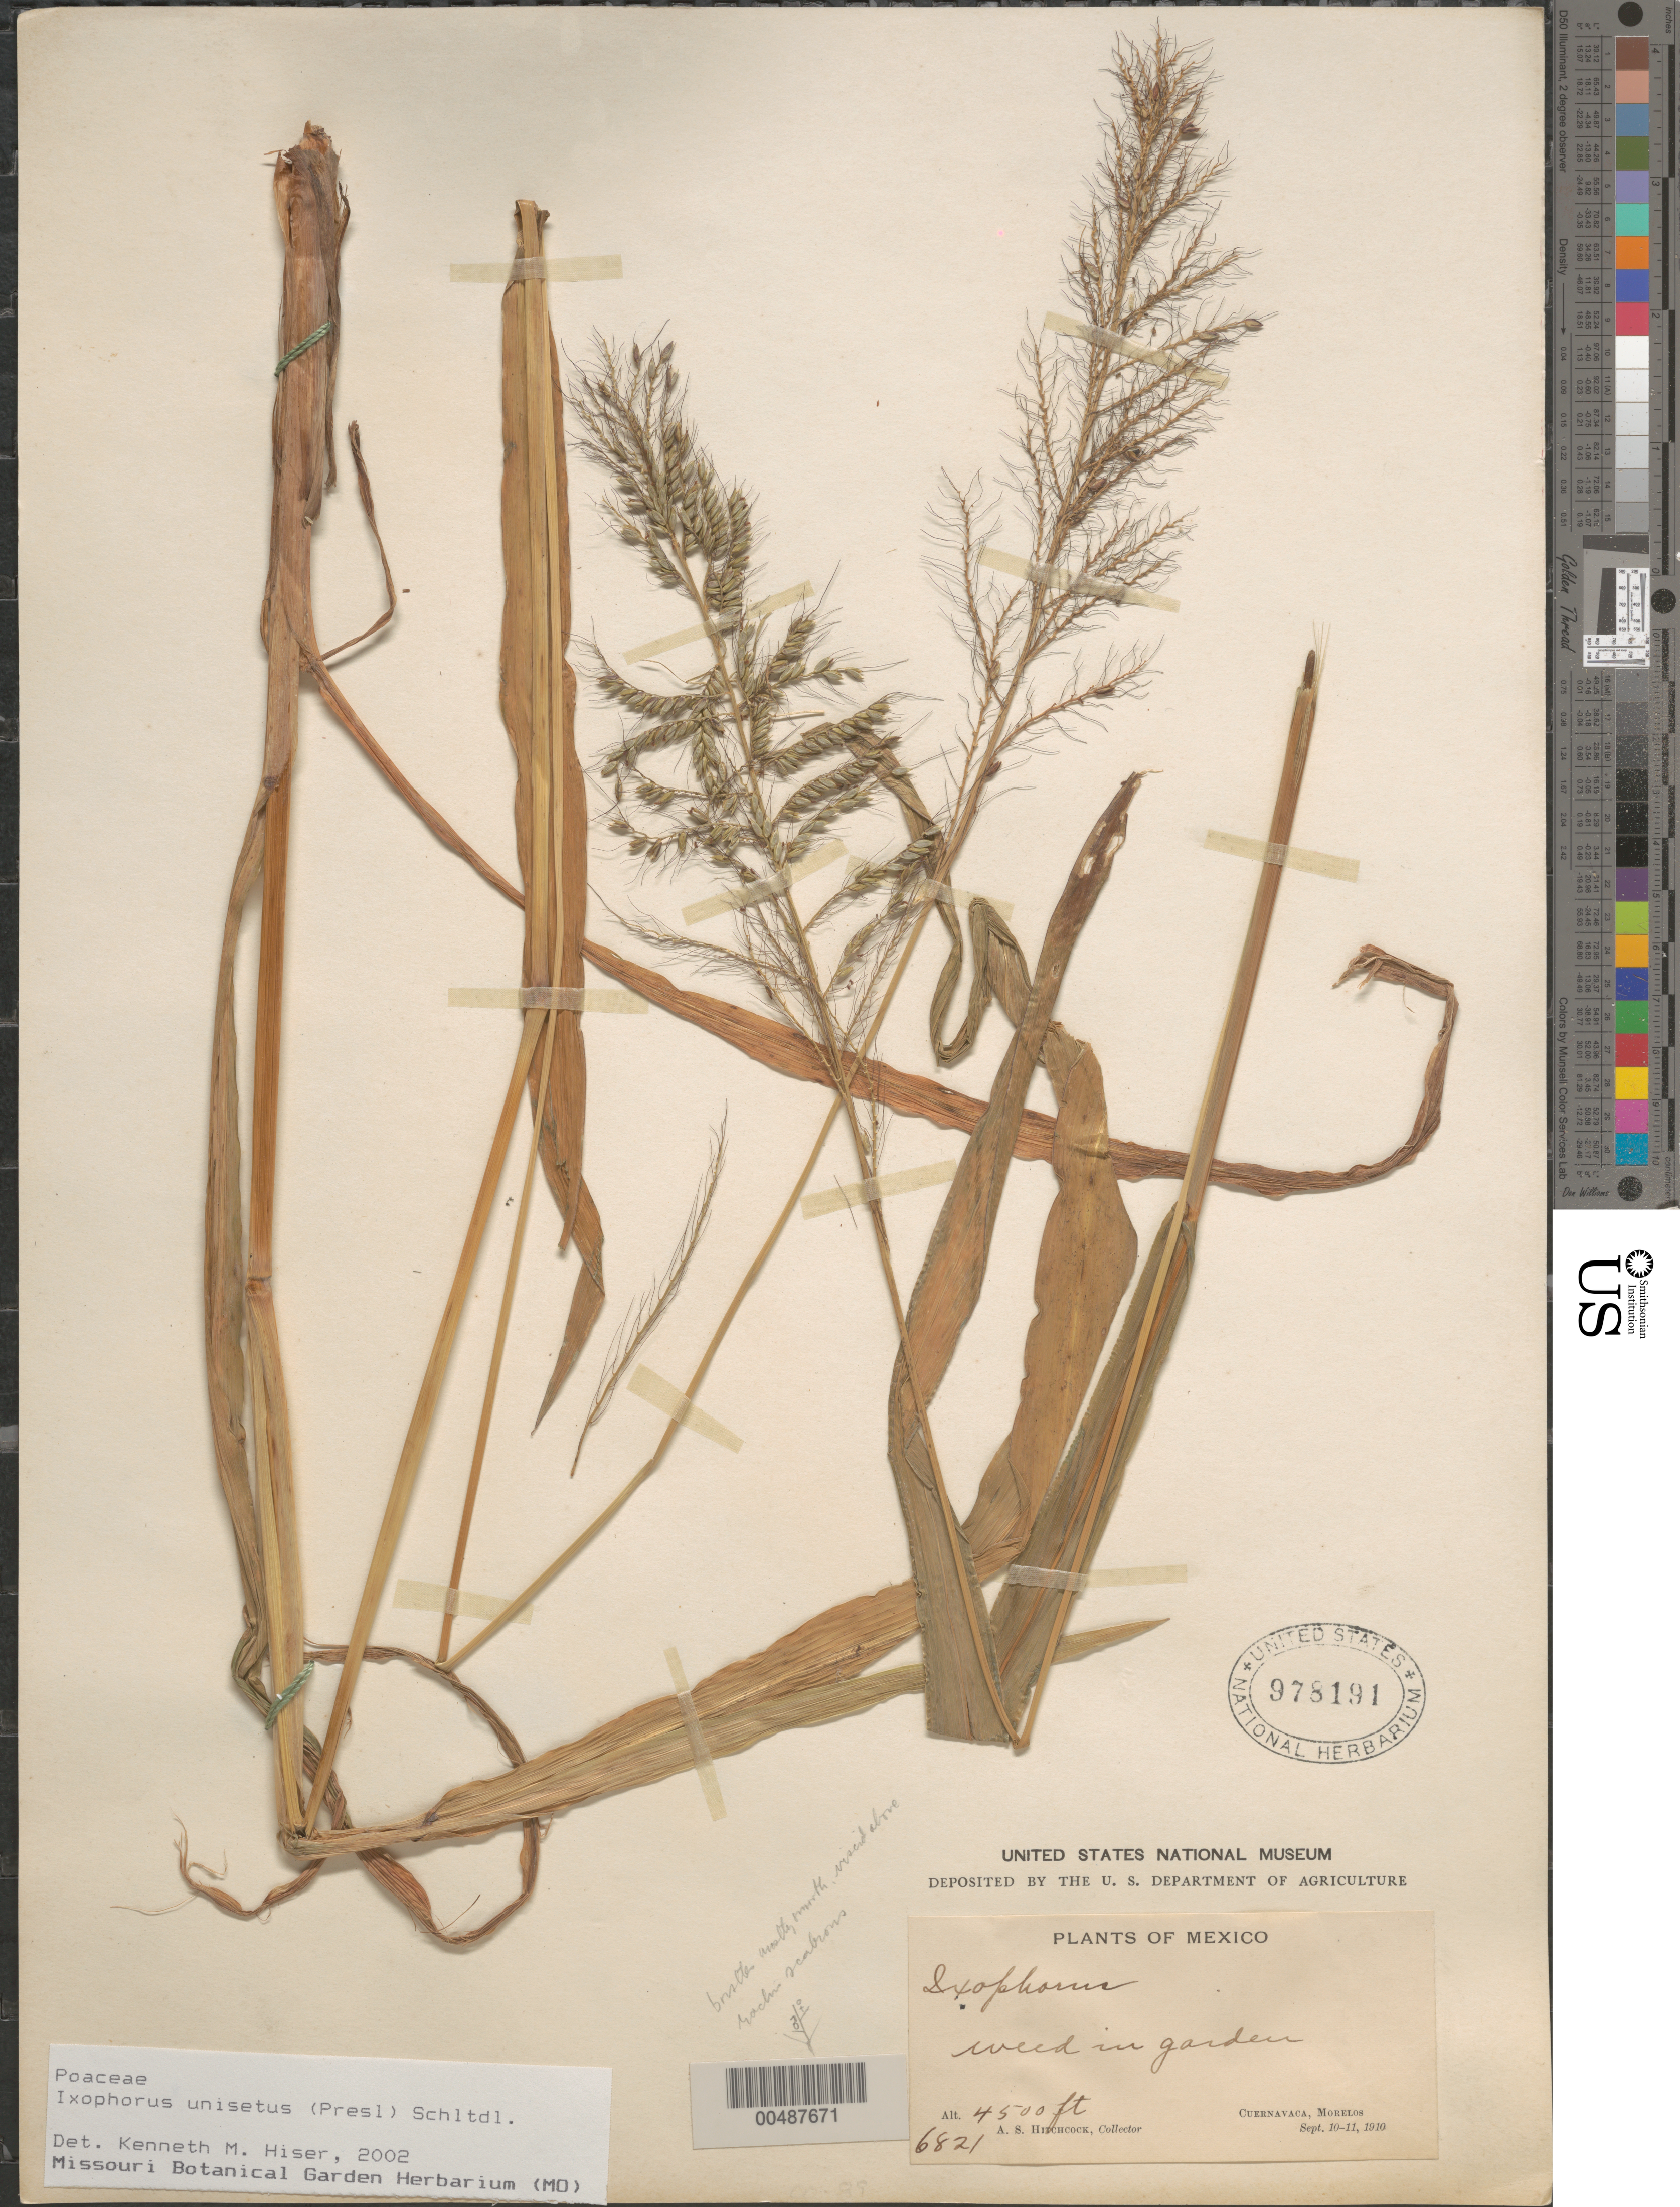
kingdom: Plantae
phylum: Tracheophyta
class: Liliopsida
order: Poales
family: Poaceae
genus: Ixophorus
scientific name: Ixophorus unisetus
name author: (J. Presl) Schltdl.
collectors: A. S. Hitchcock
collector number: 6821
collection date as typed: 10 Sep 1910 to 11 Sep 1910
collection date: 1910-09-11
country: Mexico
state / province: Morelos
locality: Cuernavaca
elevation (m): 1372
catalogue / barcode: US 978191